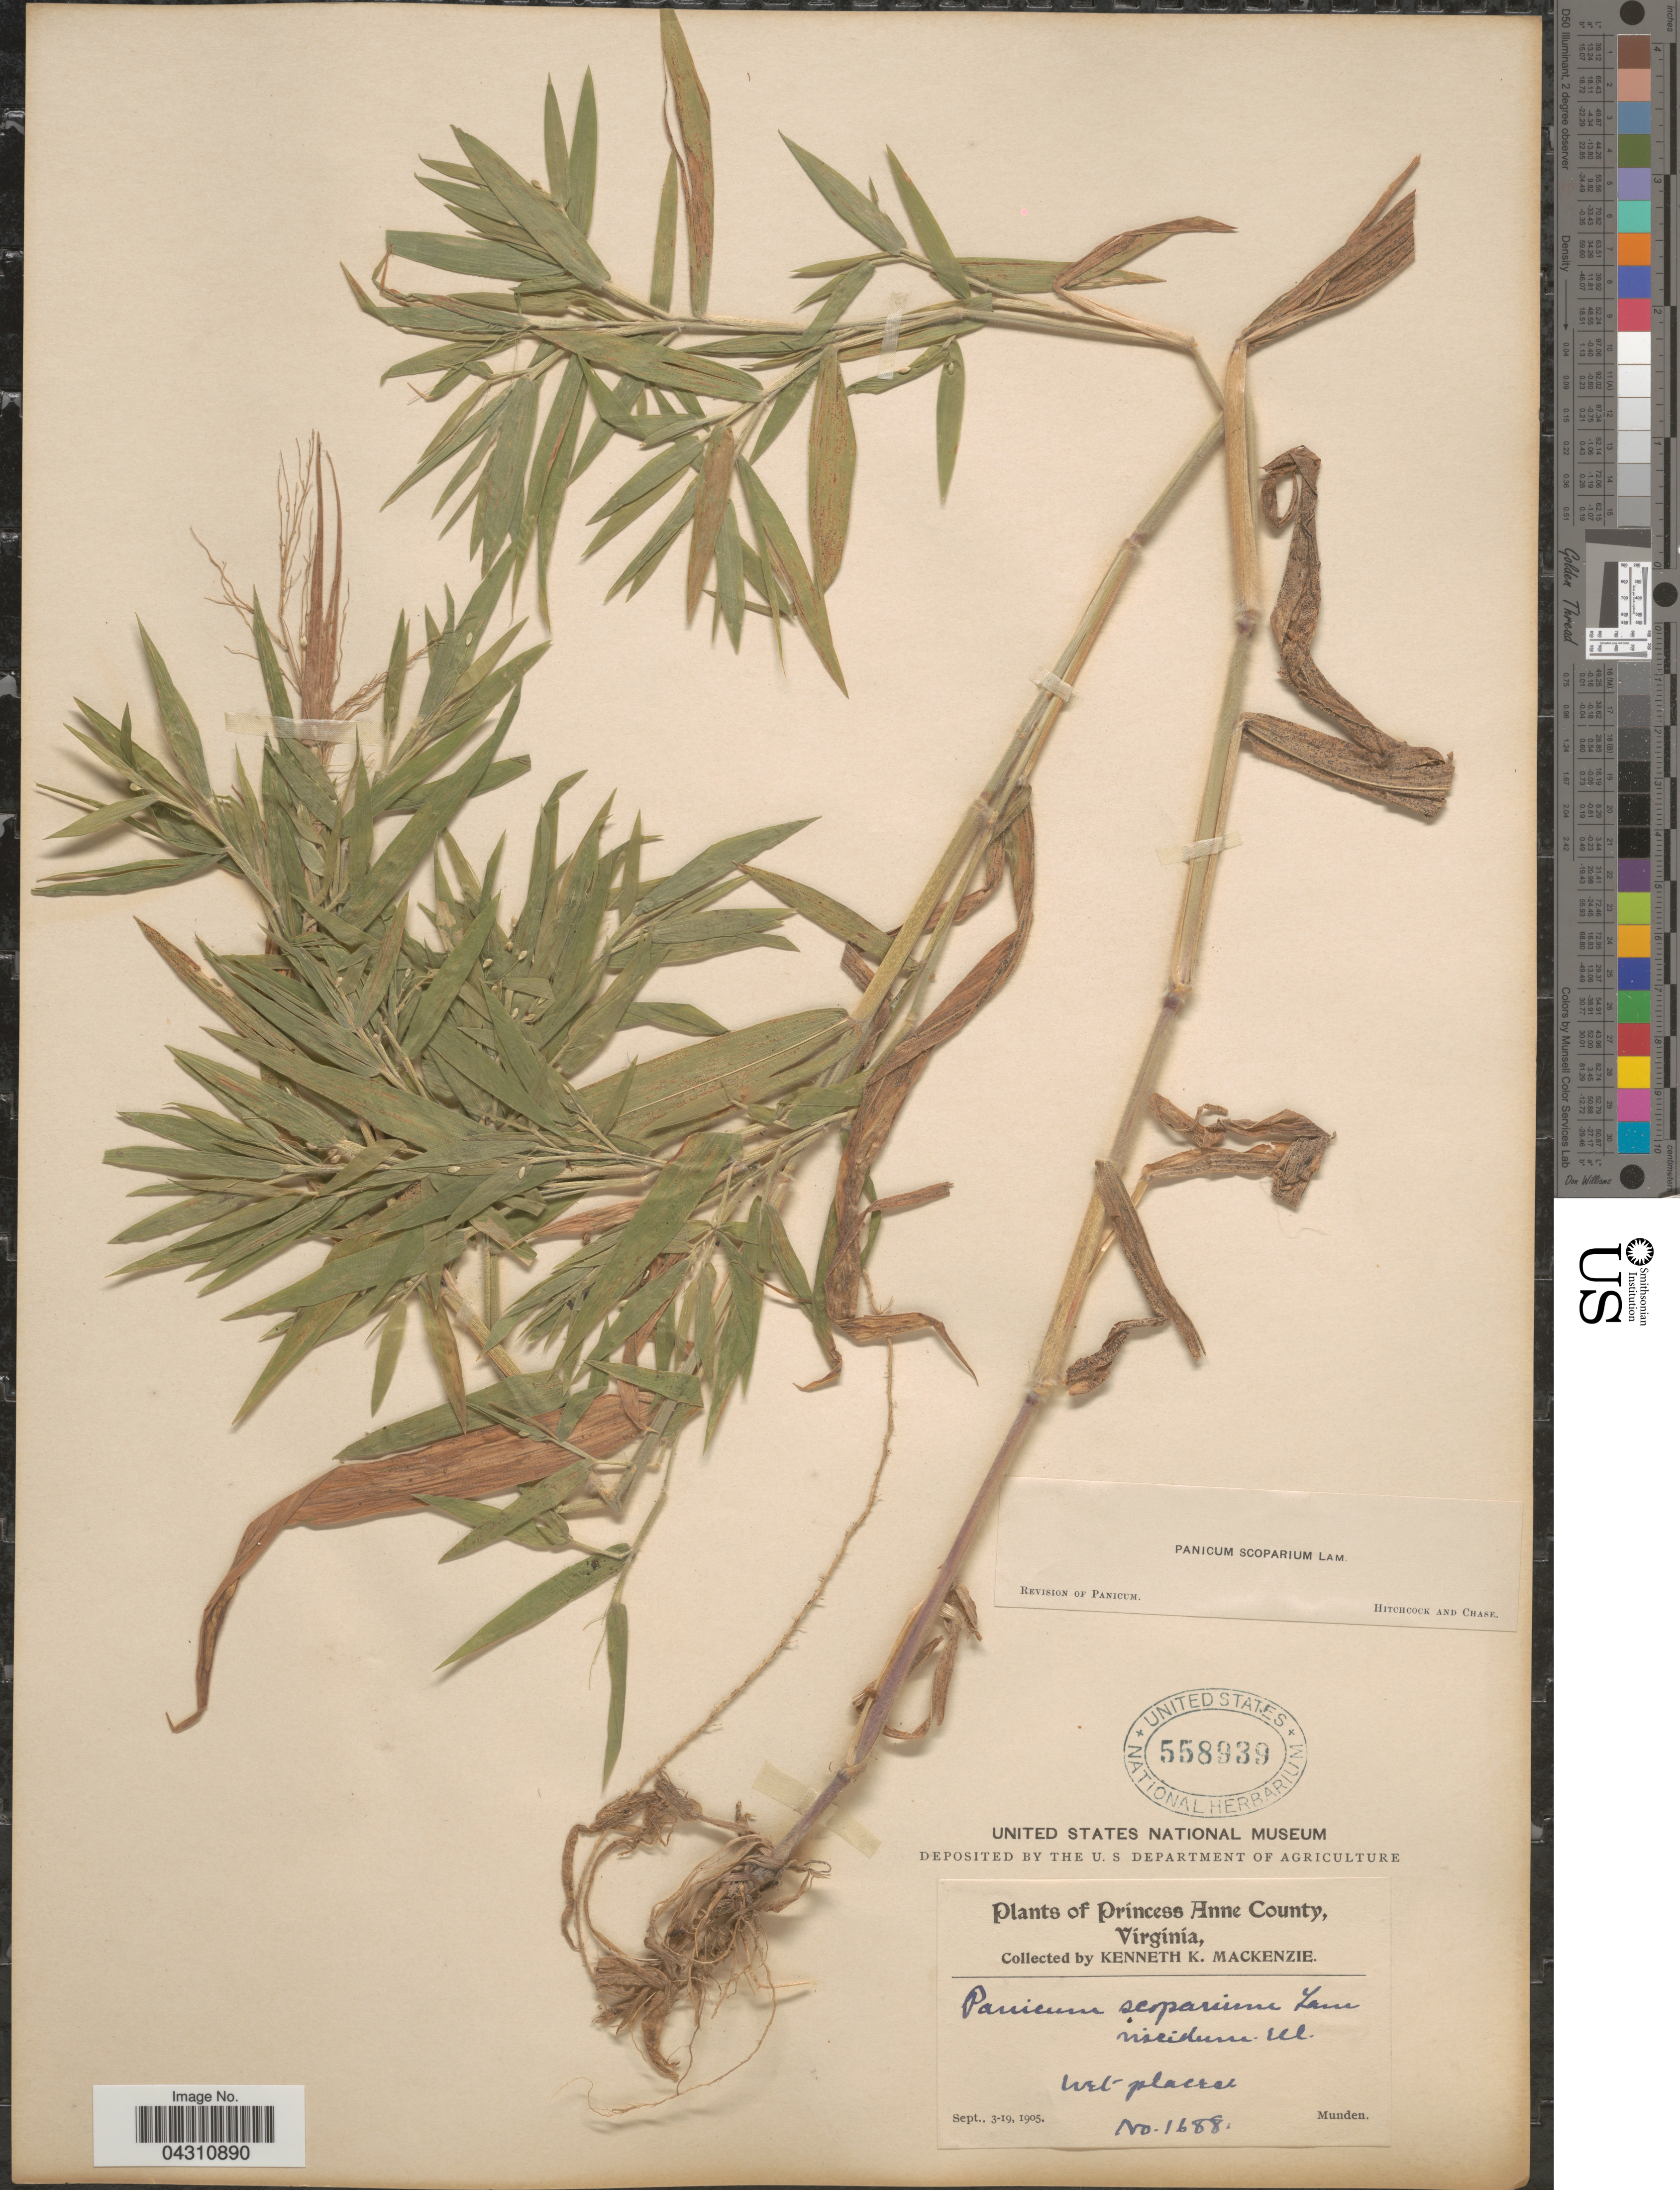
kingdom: Plantae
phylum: Tracheophyta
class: Liliopsida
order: Poales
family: Poaceae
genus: Dichanthelium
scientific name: Dichanthelium scoparium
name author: (Lam.) Gould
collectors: K. K. Mackenzie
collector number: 1688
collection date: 1905-09-03/1905-09-19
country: United States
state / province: Virginia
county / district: City of Virginia Beach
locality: Princess Anne (=historic county name)County. Munden.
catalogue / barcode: US 558939